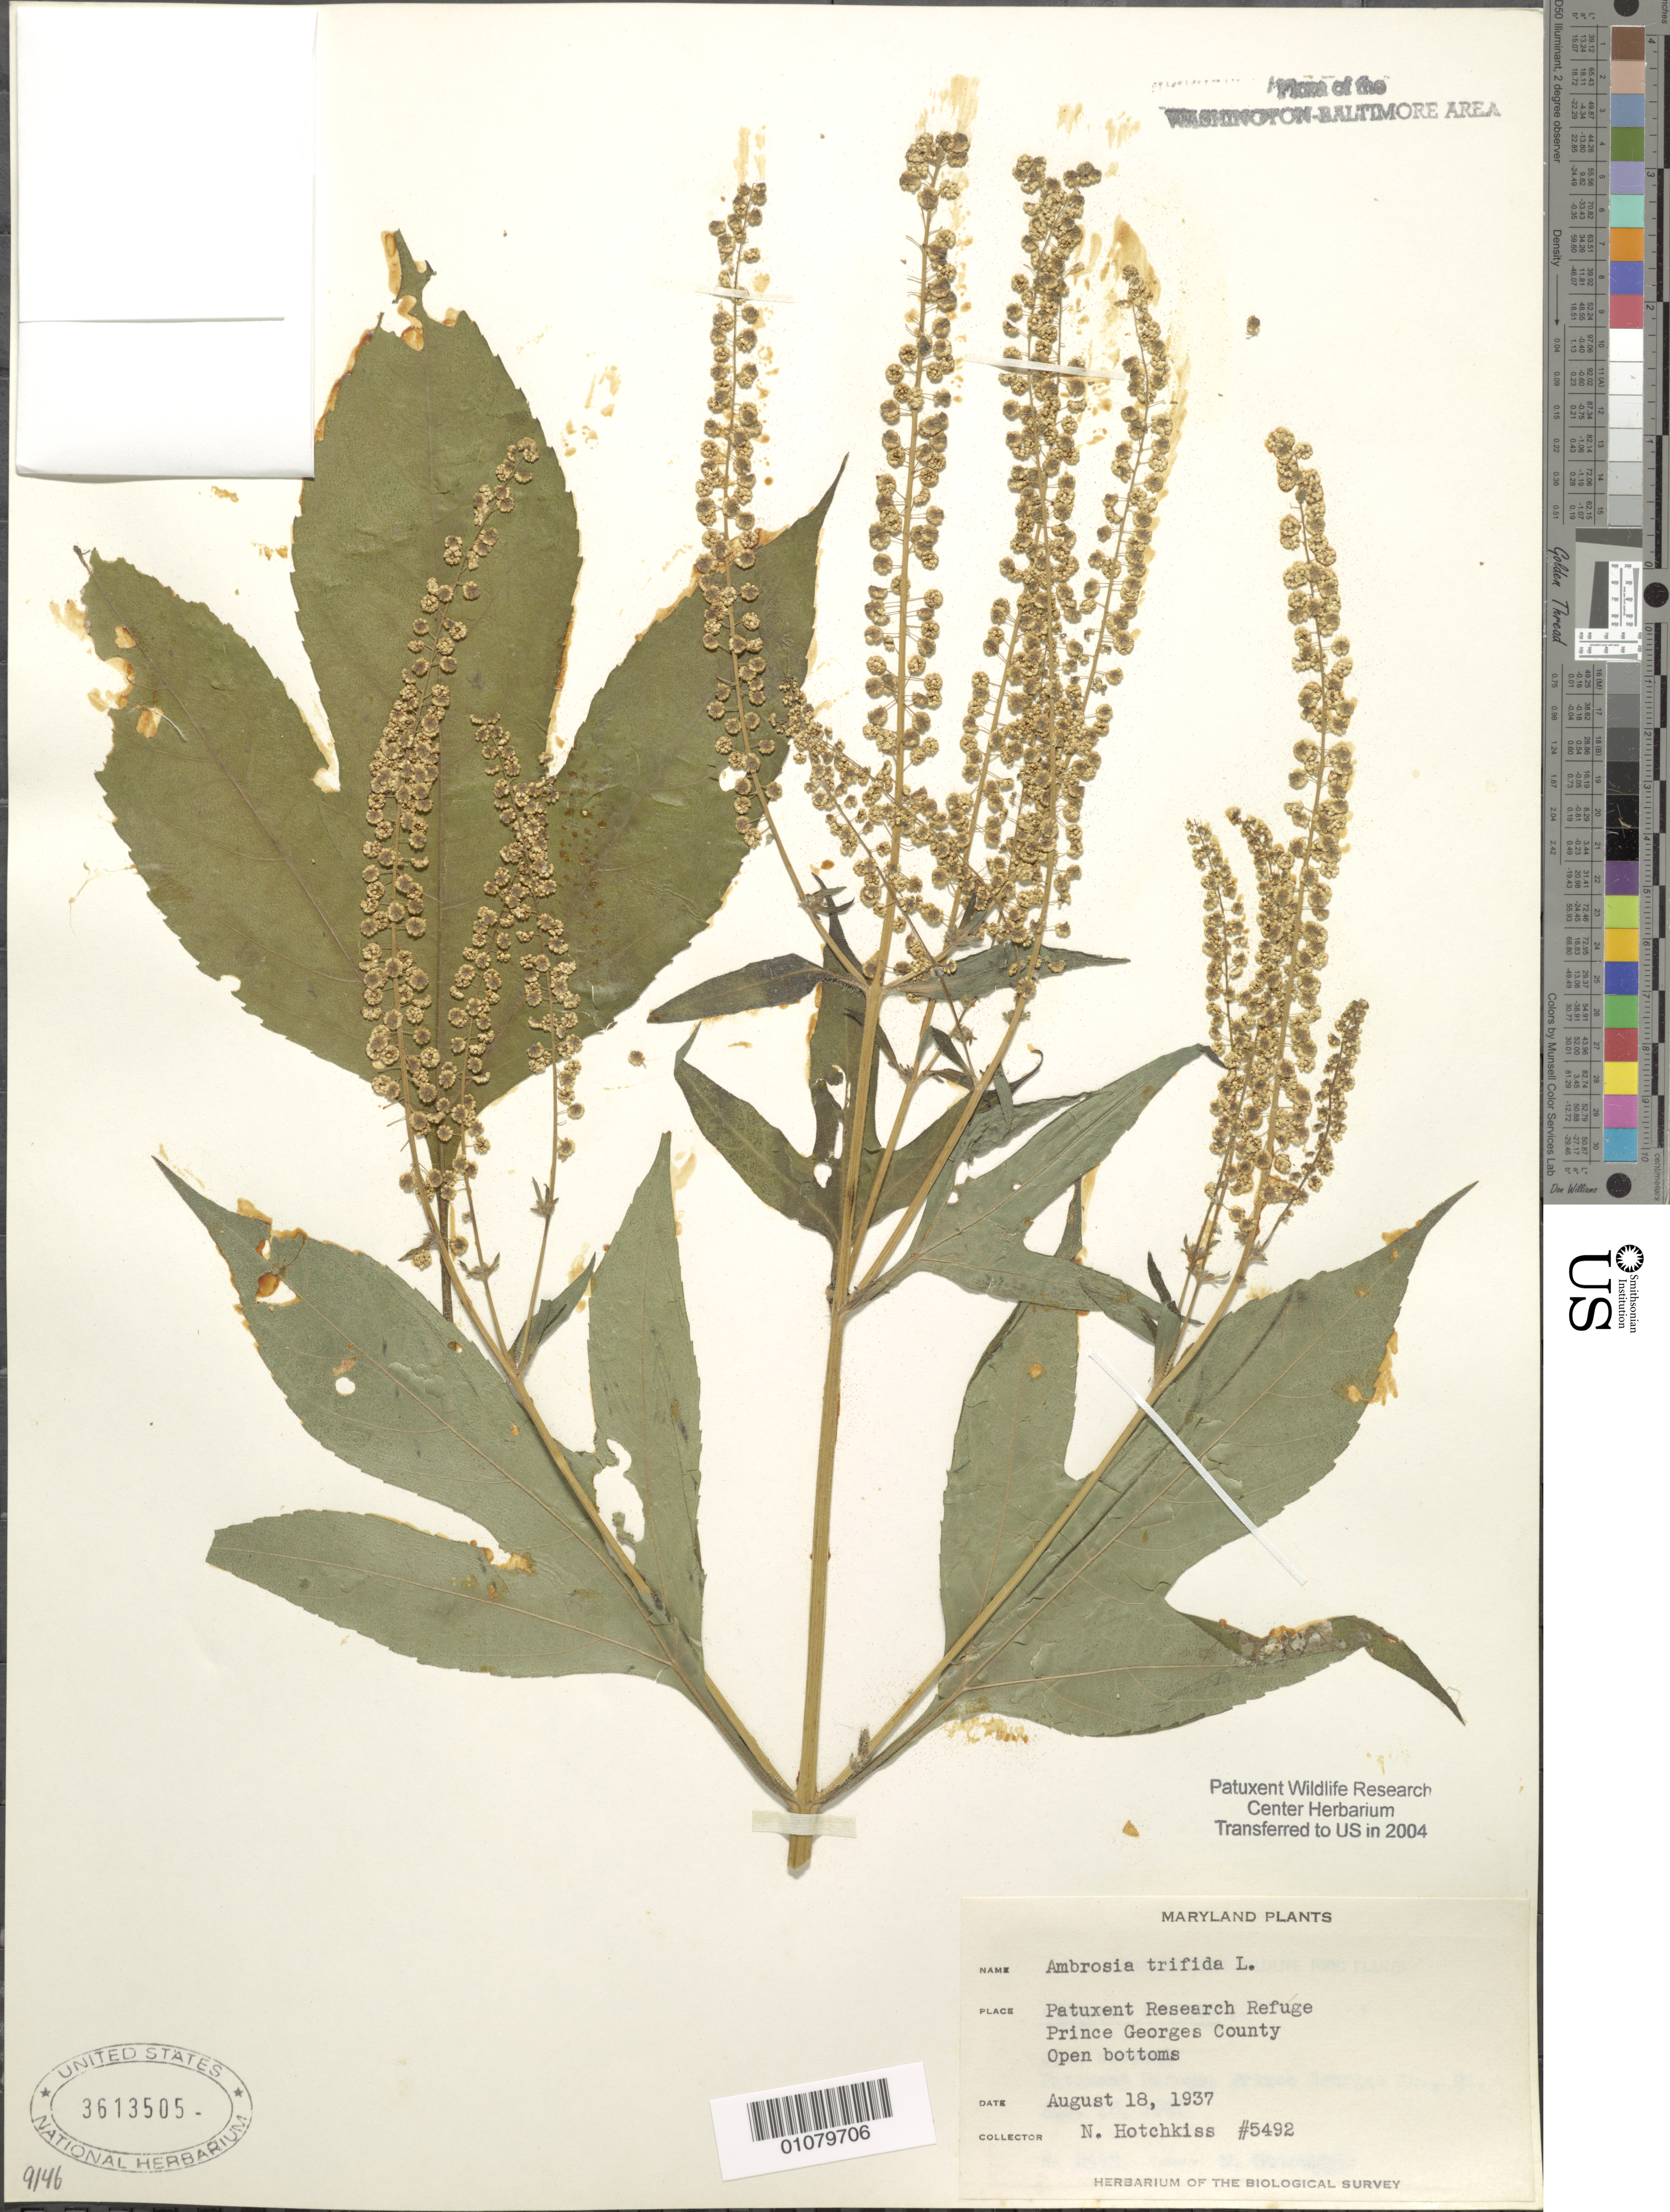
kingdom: Plantae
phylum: Tracheophyta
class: Magnoliopsida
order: Asterales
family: Asteraceae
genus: Ambrosia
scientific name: Ambrosia trifida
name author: L.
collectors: N. Hotchkiss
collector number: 5492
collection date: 1937-08-18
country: United States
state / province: Maryland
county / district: Prince George's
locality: Patuxent Wildlife Refuge.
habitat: Open bottoms.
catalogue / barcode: US 3613505